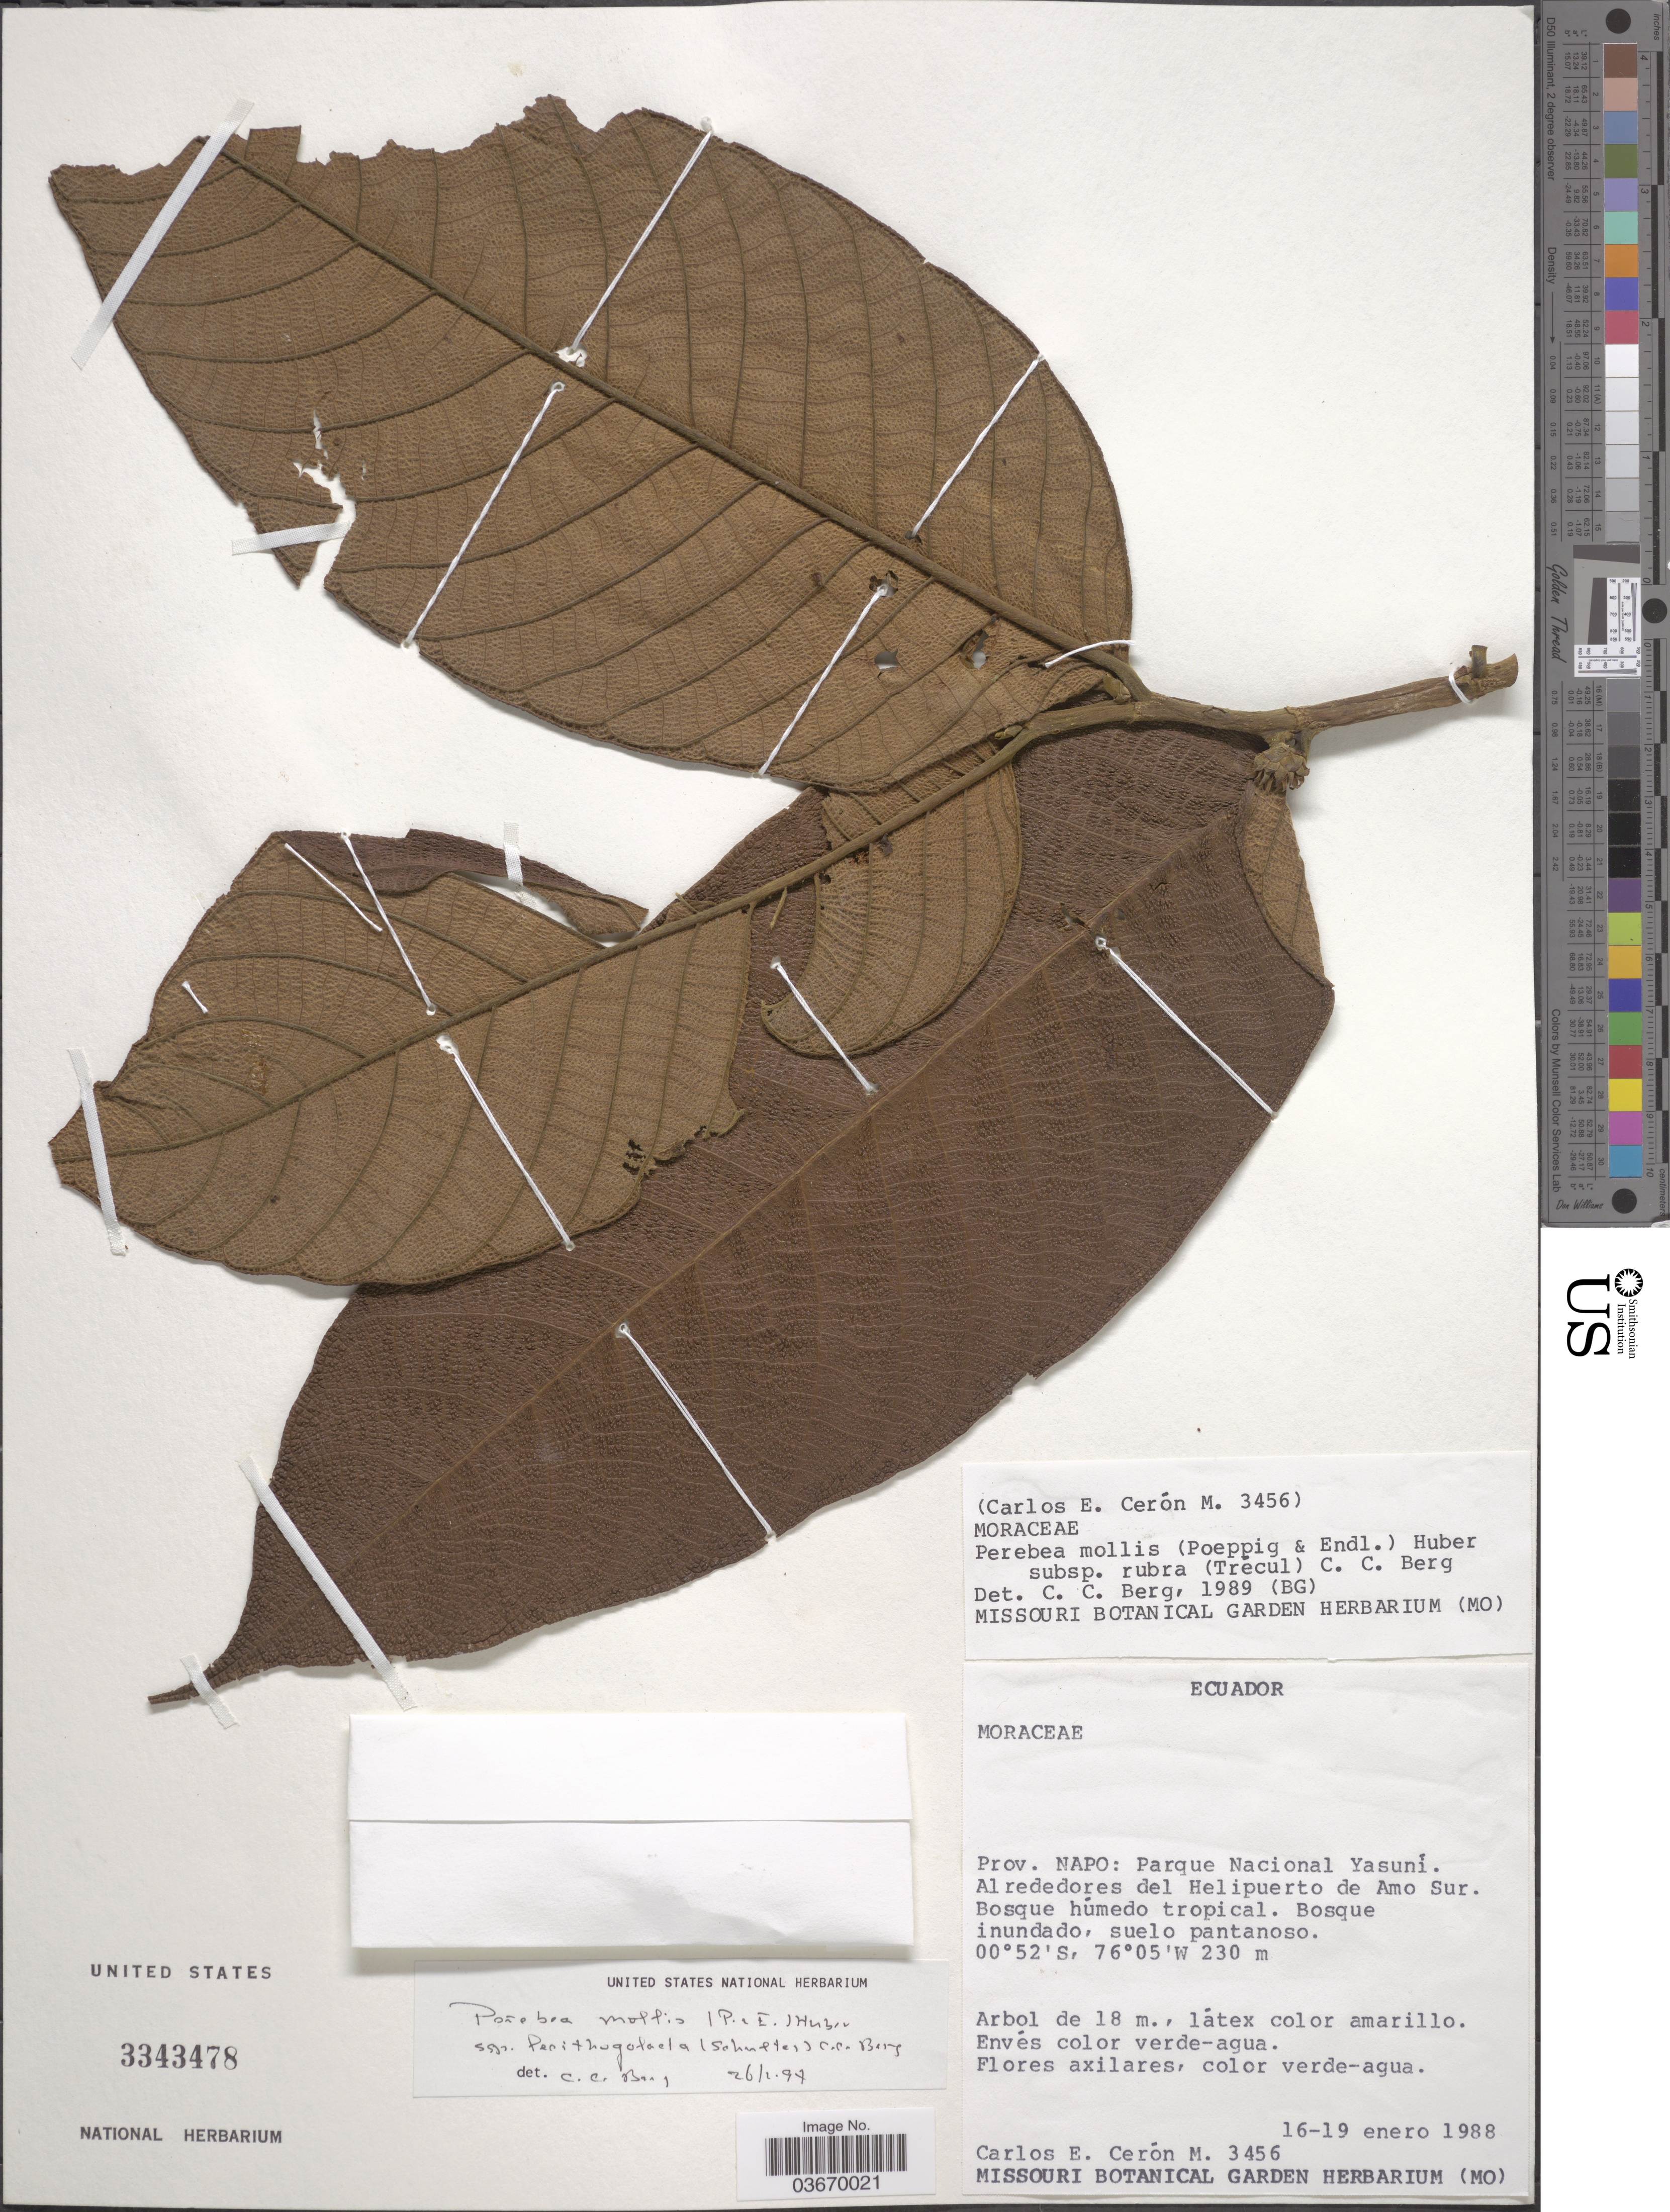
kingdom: Plantae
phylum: Tracheophyta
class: Magnoliopsida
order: Rosales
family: Moraceae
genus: Perebea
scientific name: Perebea mollis subsp. lecithogalacta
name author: (R.E. Schult.) C.C. Berg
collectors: C. E. Cerón M.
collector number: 3456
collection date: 1988-01-16/1988-01-19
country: Ecuador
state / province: Napo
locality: Parque Nacional Yasuni. Al rededores del Helipuerto de Amo Sur.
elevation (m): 230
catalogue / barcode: US 3343478